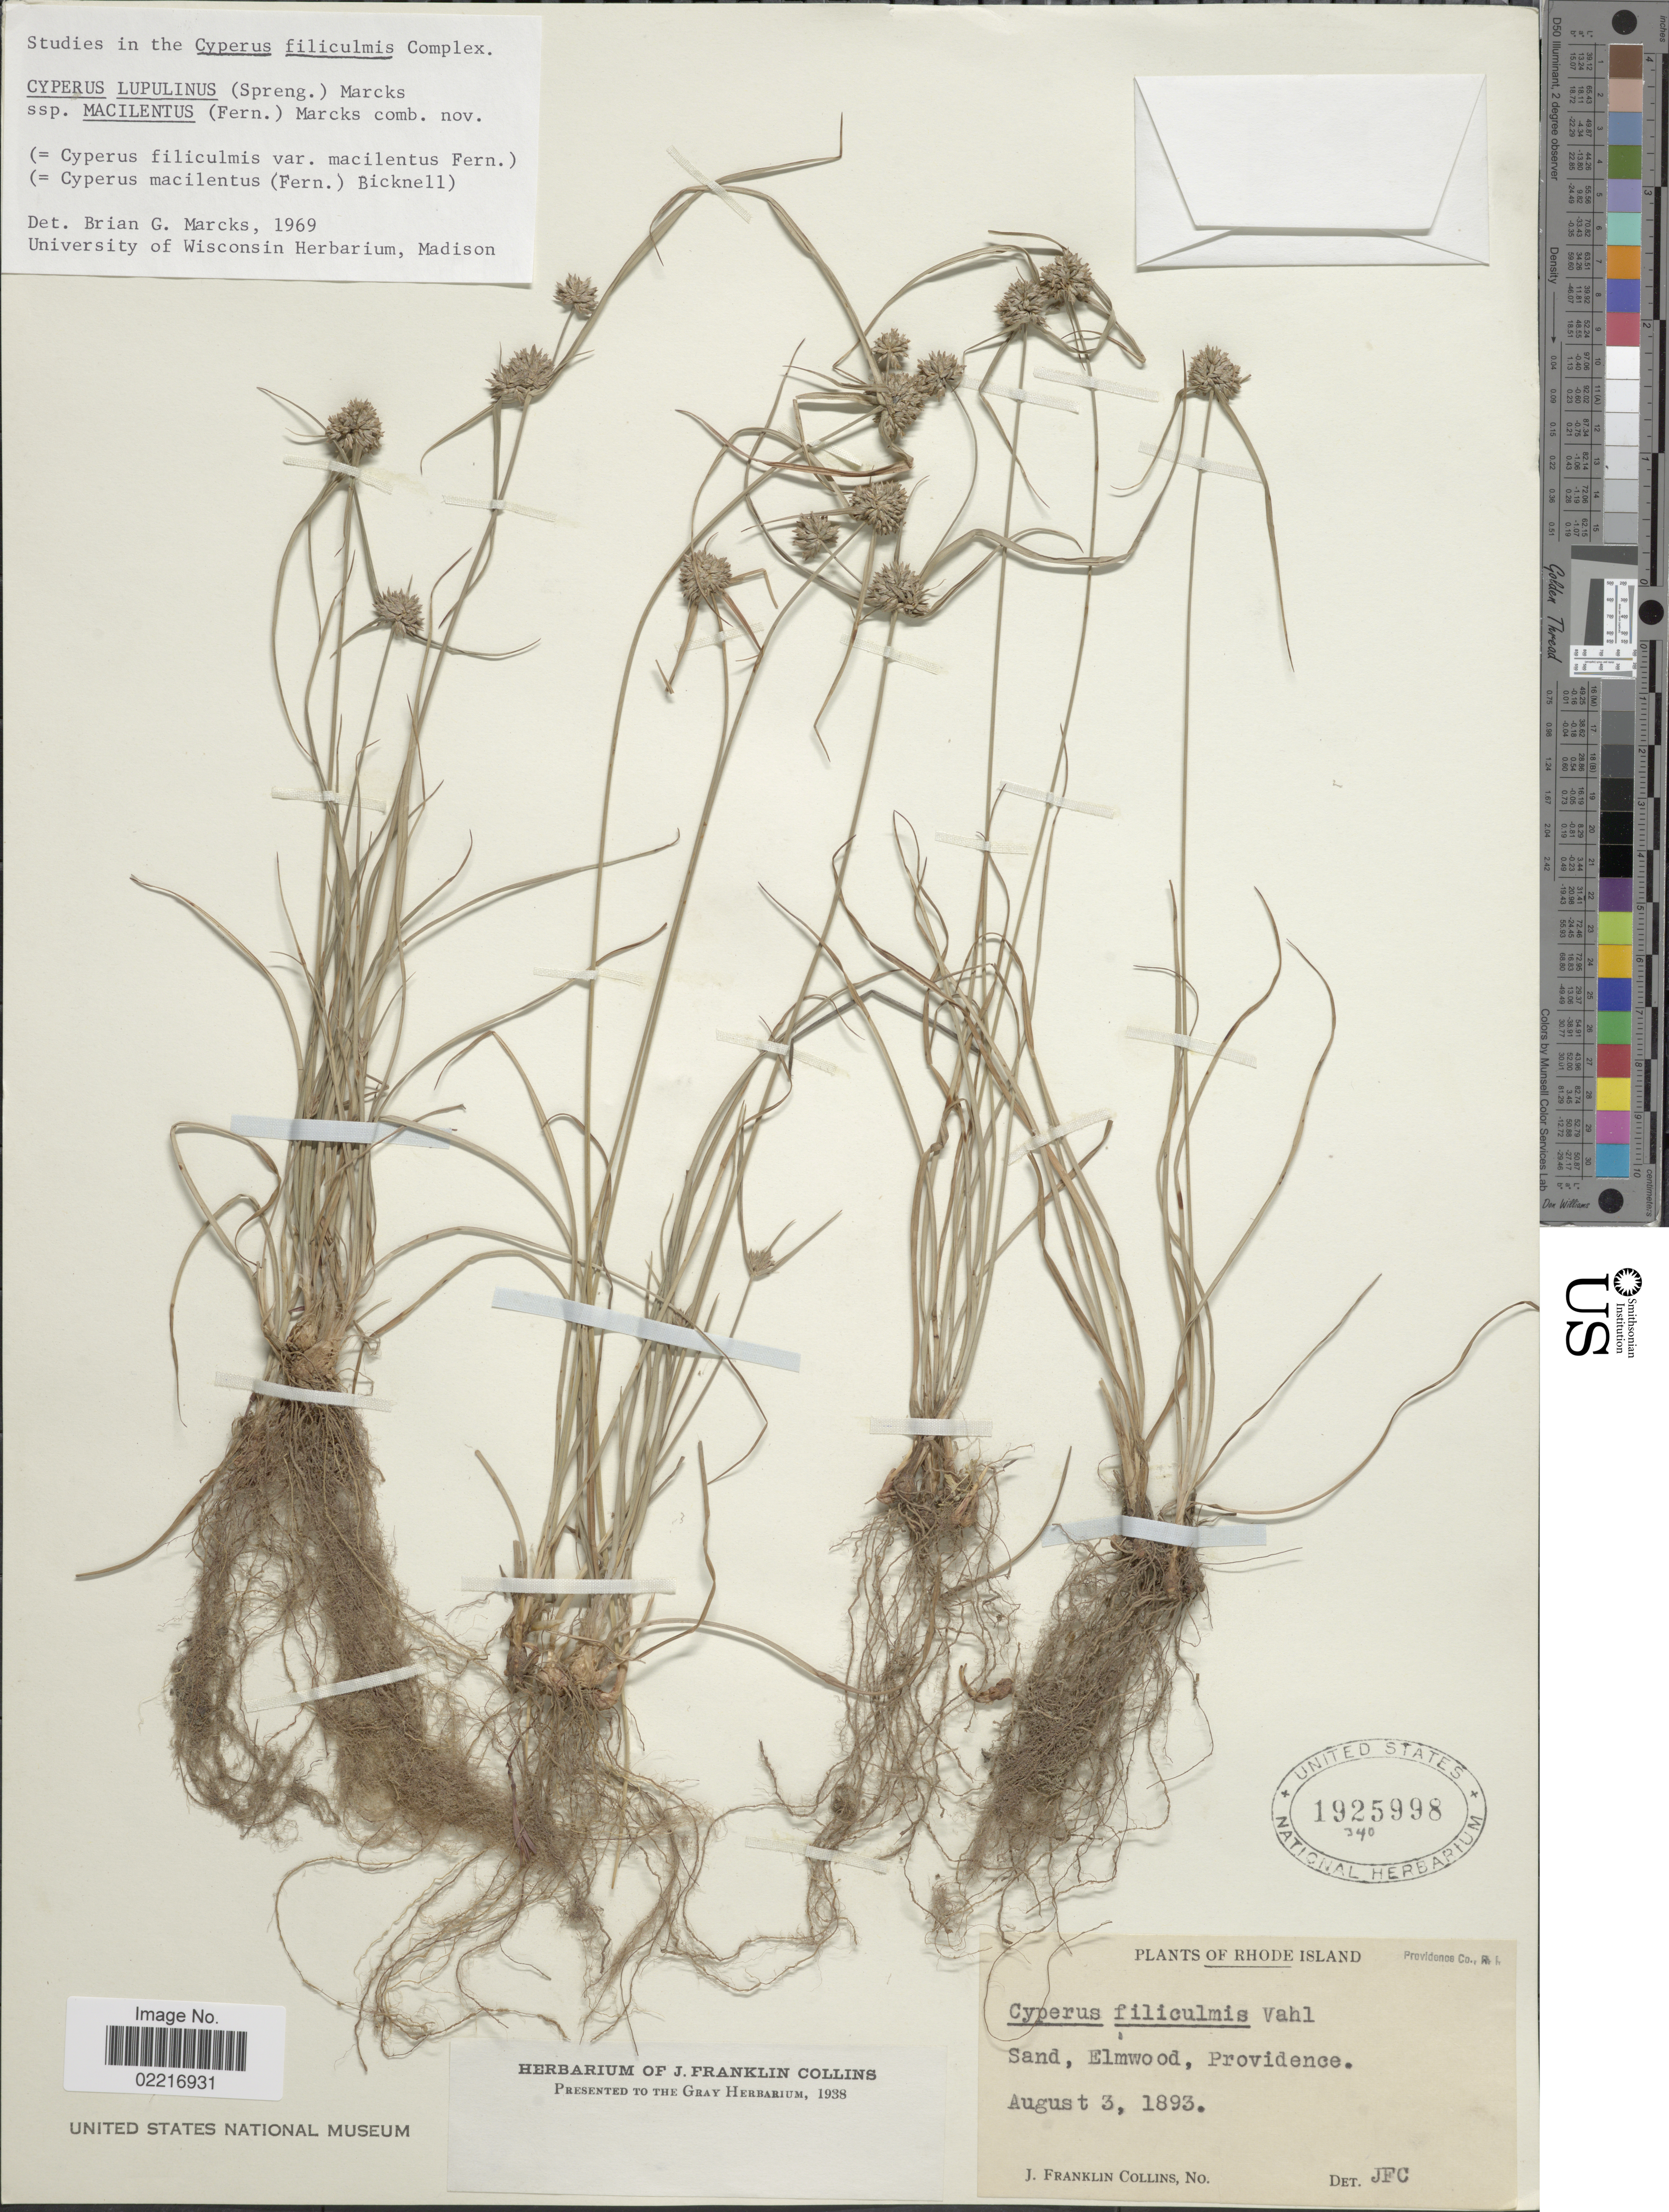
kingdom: Plantae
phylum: Tracheophyta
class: Liliopsida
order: Poales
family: Cyperaceae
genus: Cyperus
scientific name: Cyperus lupulinus subsp. macilentus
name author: (Fernald) Marcks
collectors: J. Collins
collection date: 1893-08-03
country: United States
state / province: Rhode Island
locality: Elmwood, Providence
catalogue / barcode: US 1925998